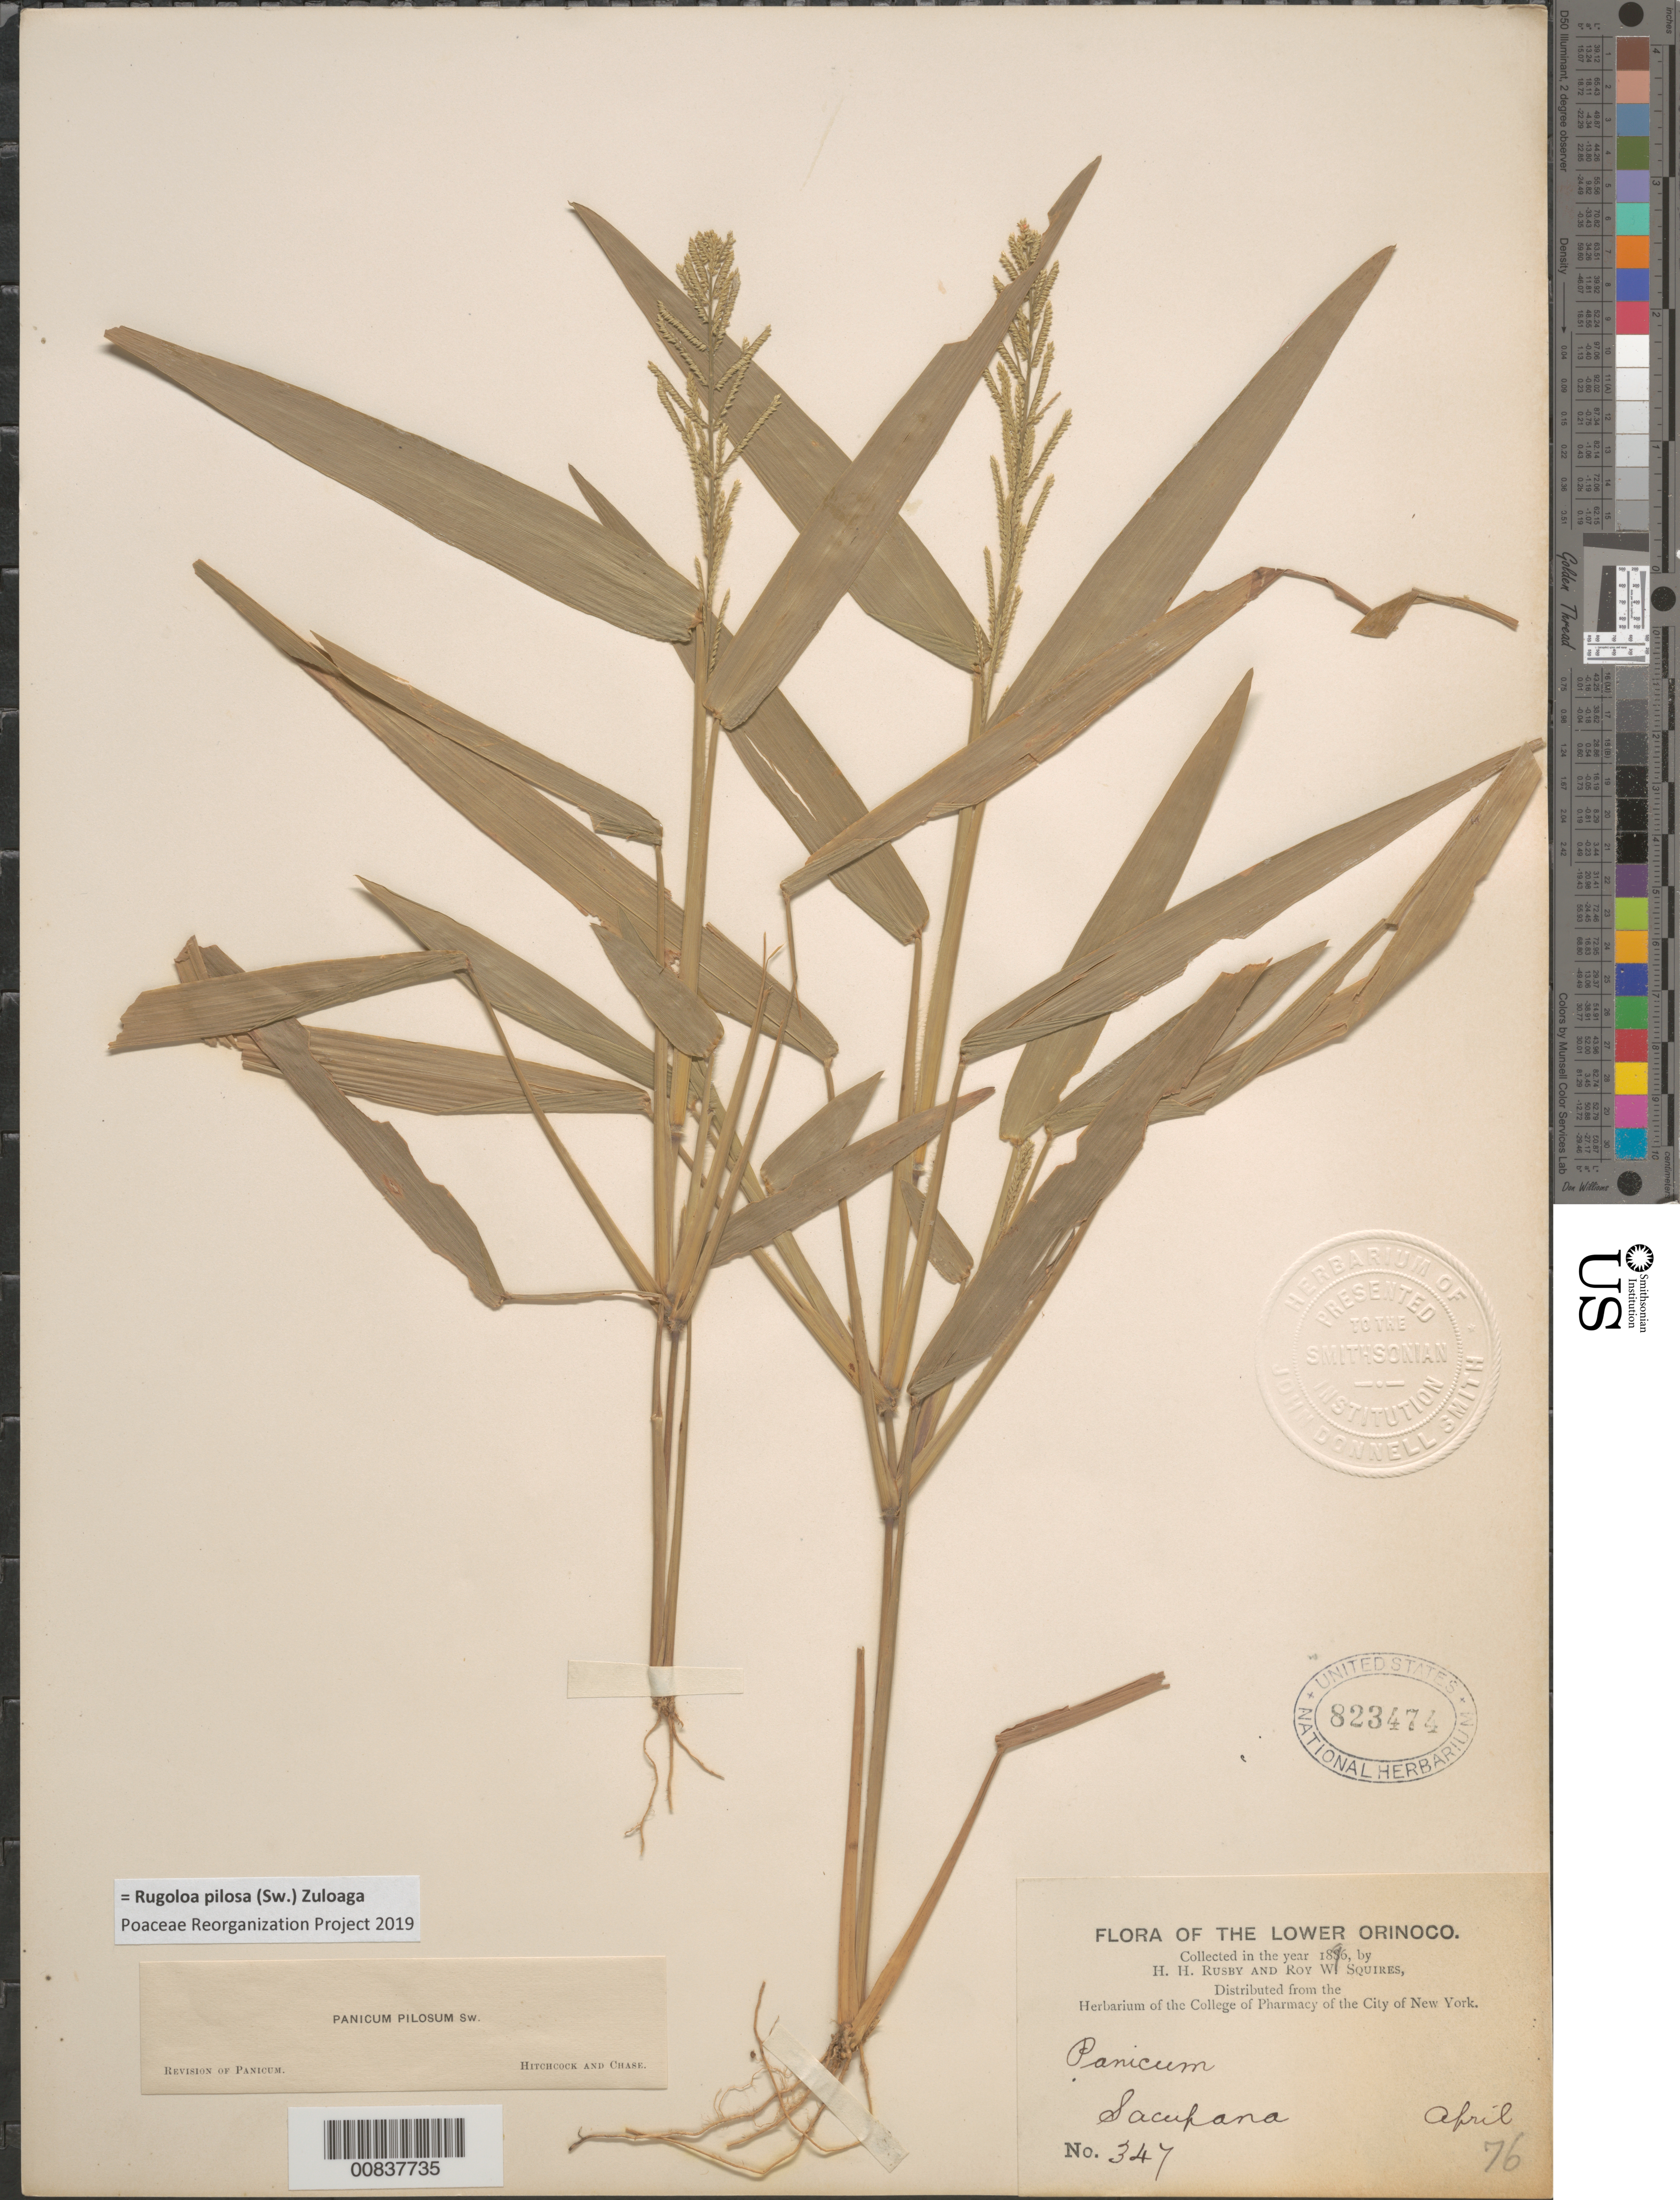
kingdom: Plantae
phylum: Tracheophyta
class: Liliopsida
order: Poales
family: Poaceae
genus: Panicum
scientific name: Panicum pilosum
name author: Sw.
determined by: Hitchcock, A. S.; Chase, [M.] A.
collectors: H. H. Rusby & R. Squires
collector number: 347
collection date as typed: April 1896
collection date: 1896-04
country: Venezuela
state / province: Delta Amacuro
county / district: Antonio Díaz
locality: Lower Orinoco, Sacupana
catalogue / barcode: US 823474